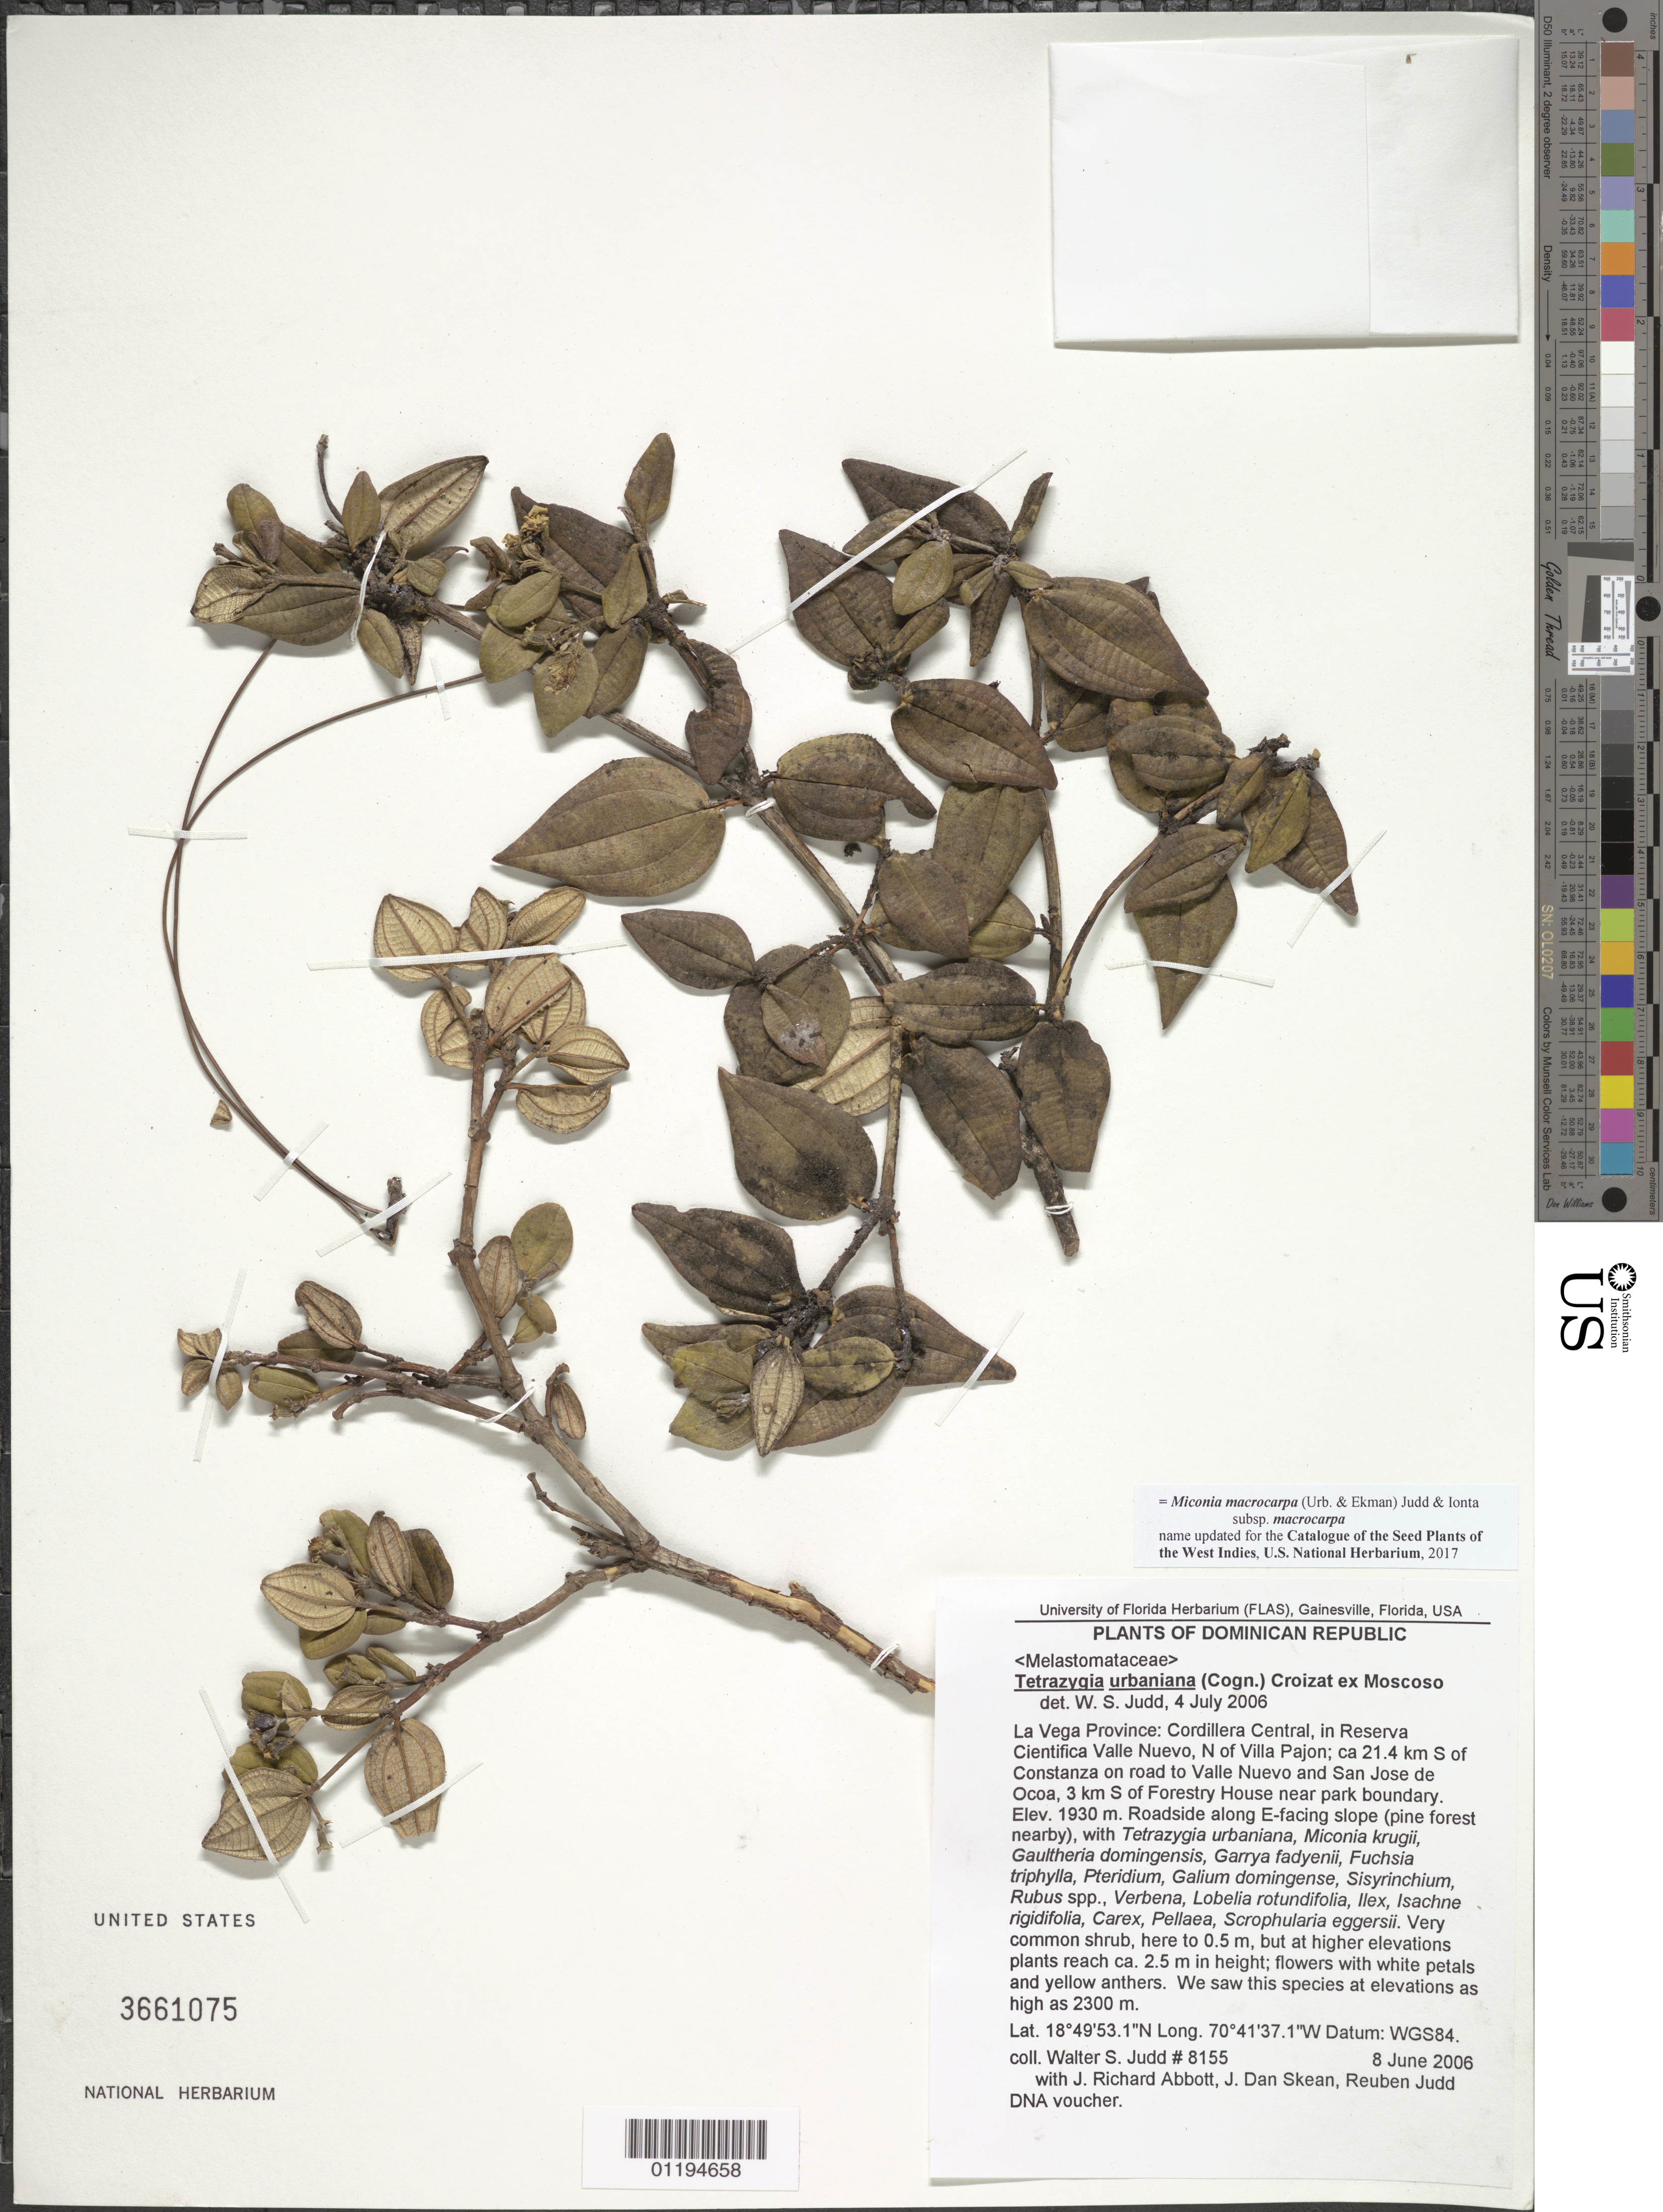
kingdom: Plantae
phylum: Tracheophyta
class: Magnoliopsida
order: Myrtales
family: Melastomataceae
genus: Miconia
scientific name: Miconia macrocarpa subsp. macrocarpa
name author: (Urb. & Ekman) Judd & Ionta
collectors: W. S. Judd, J. R. Abbott, J. Skean & R. Judd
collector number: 8155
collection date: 2006-06-08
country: Dominican Republic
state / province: La Vega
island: Hispaniola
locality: Valle Nuevo Scientific Reserve 21.4 km S of Constanza on rd. to Valle Nuevo and san Jose de Ocoa. 3km S of Forestry House near park boundary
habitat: Roadside along E-facing slope (pine forest nearby).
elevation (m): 1930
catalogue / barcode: US 3661075